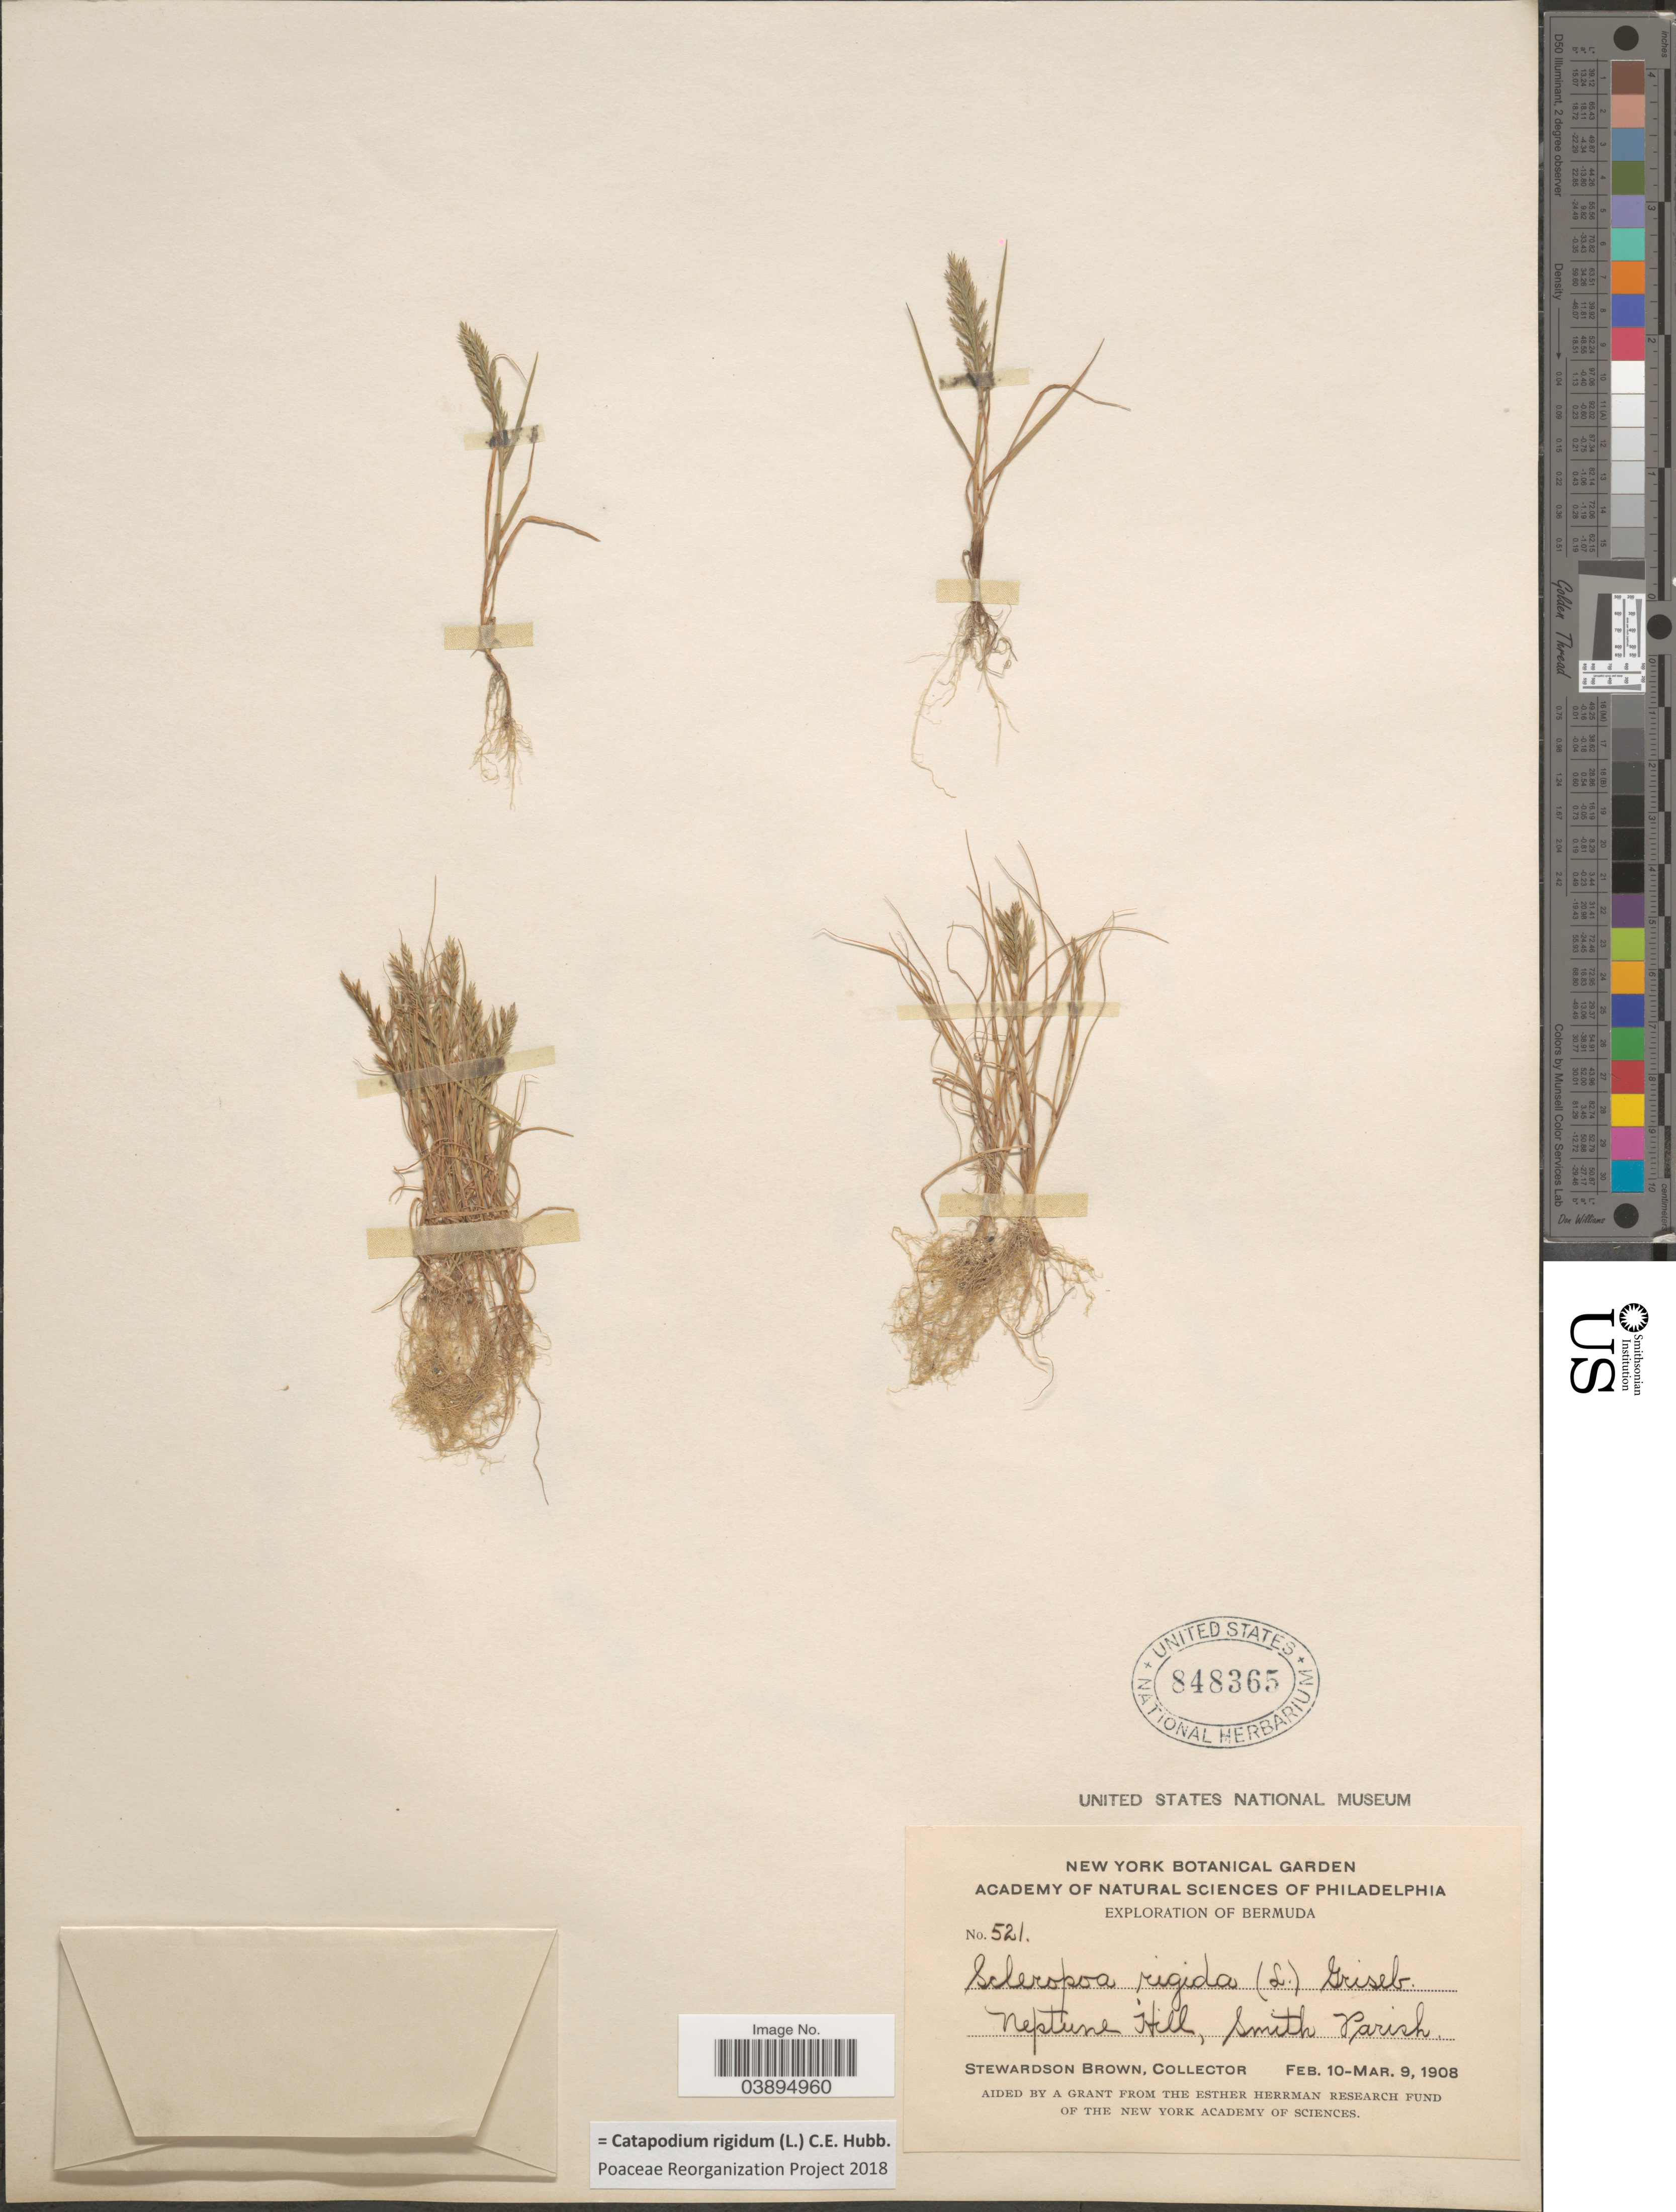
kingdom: Plantae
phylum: Tracheophyta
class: Liliopsida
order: Poales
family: Poaceae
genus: Catapodium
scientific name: Catapodium rigidum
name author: (L.) C.E. Hubb.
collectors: S. Brown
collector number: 521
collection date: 1908-02-10/1908-03-09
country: Bermuda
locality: Neptune Hill, Smith Parish.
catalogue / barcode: US 848365